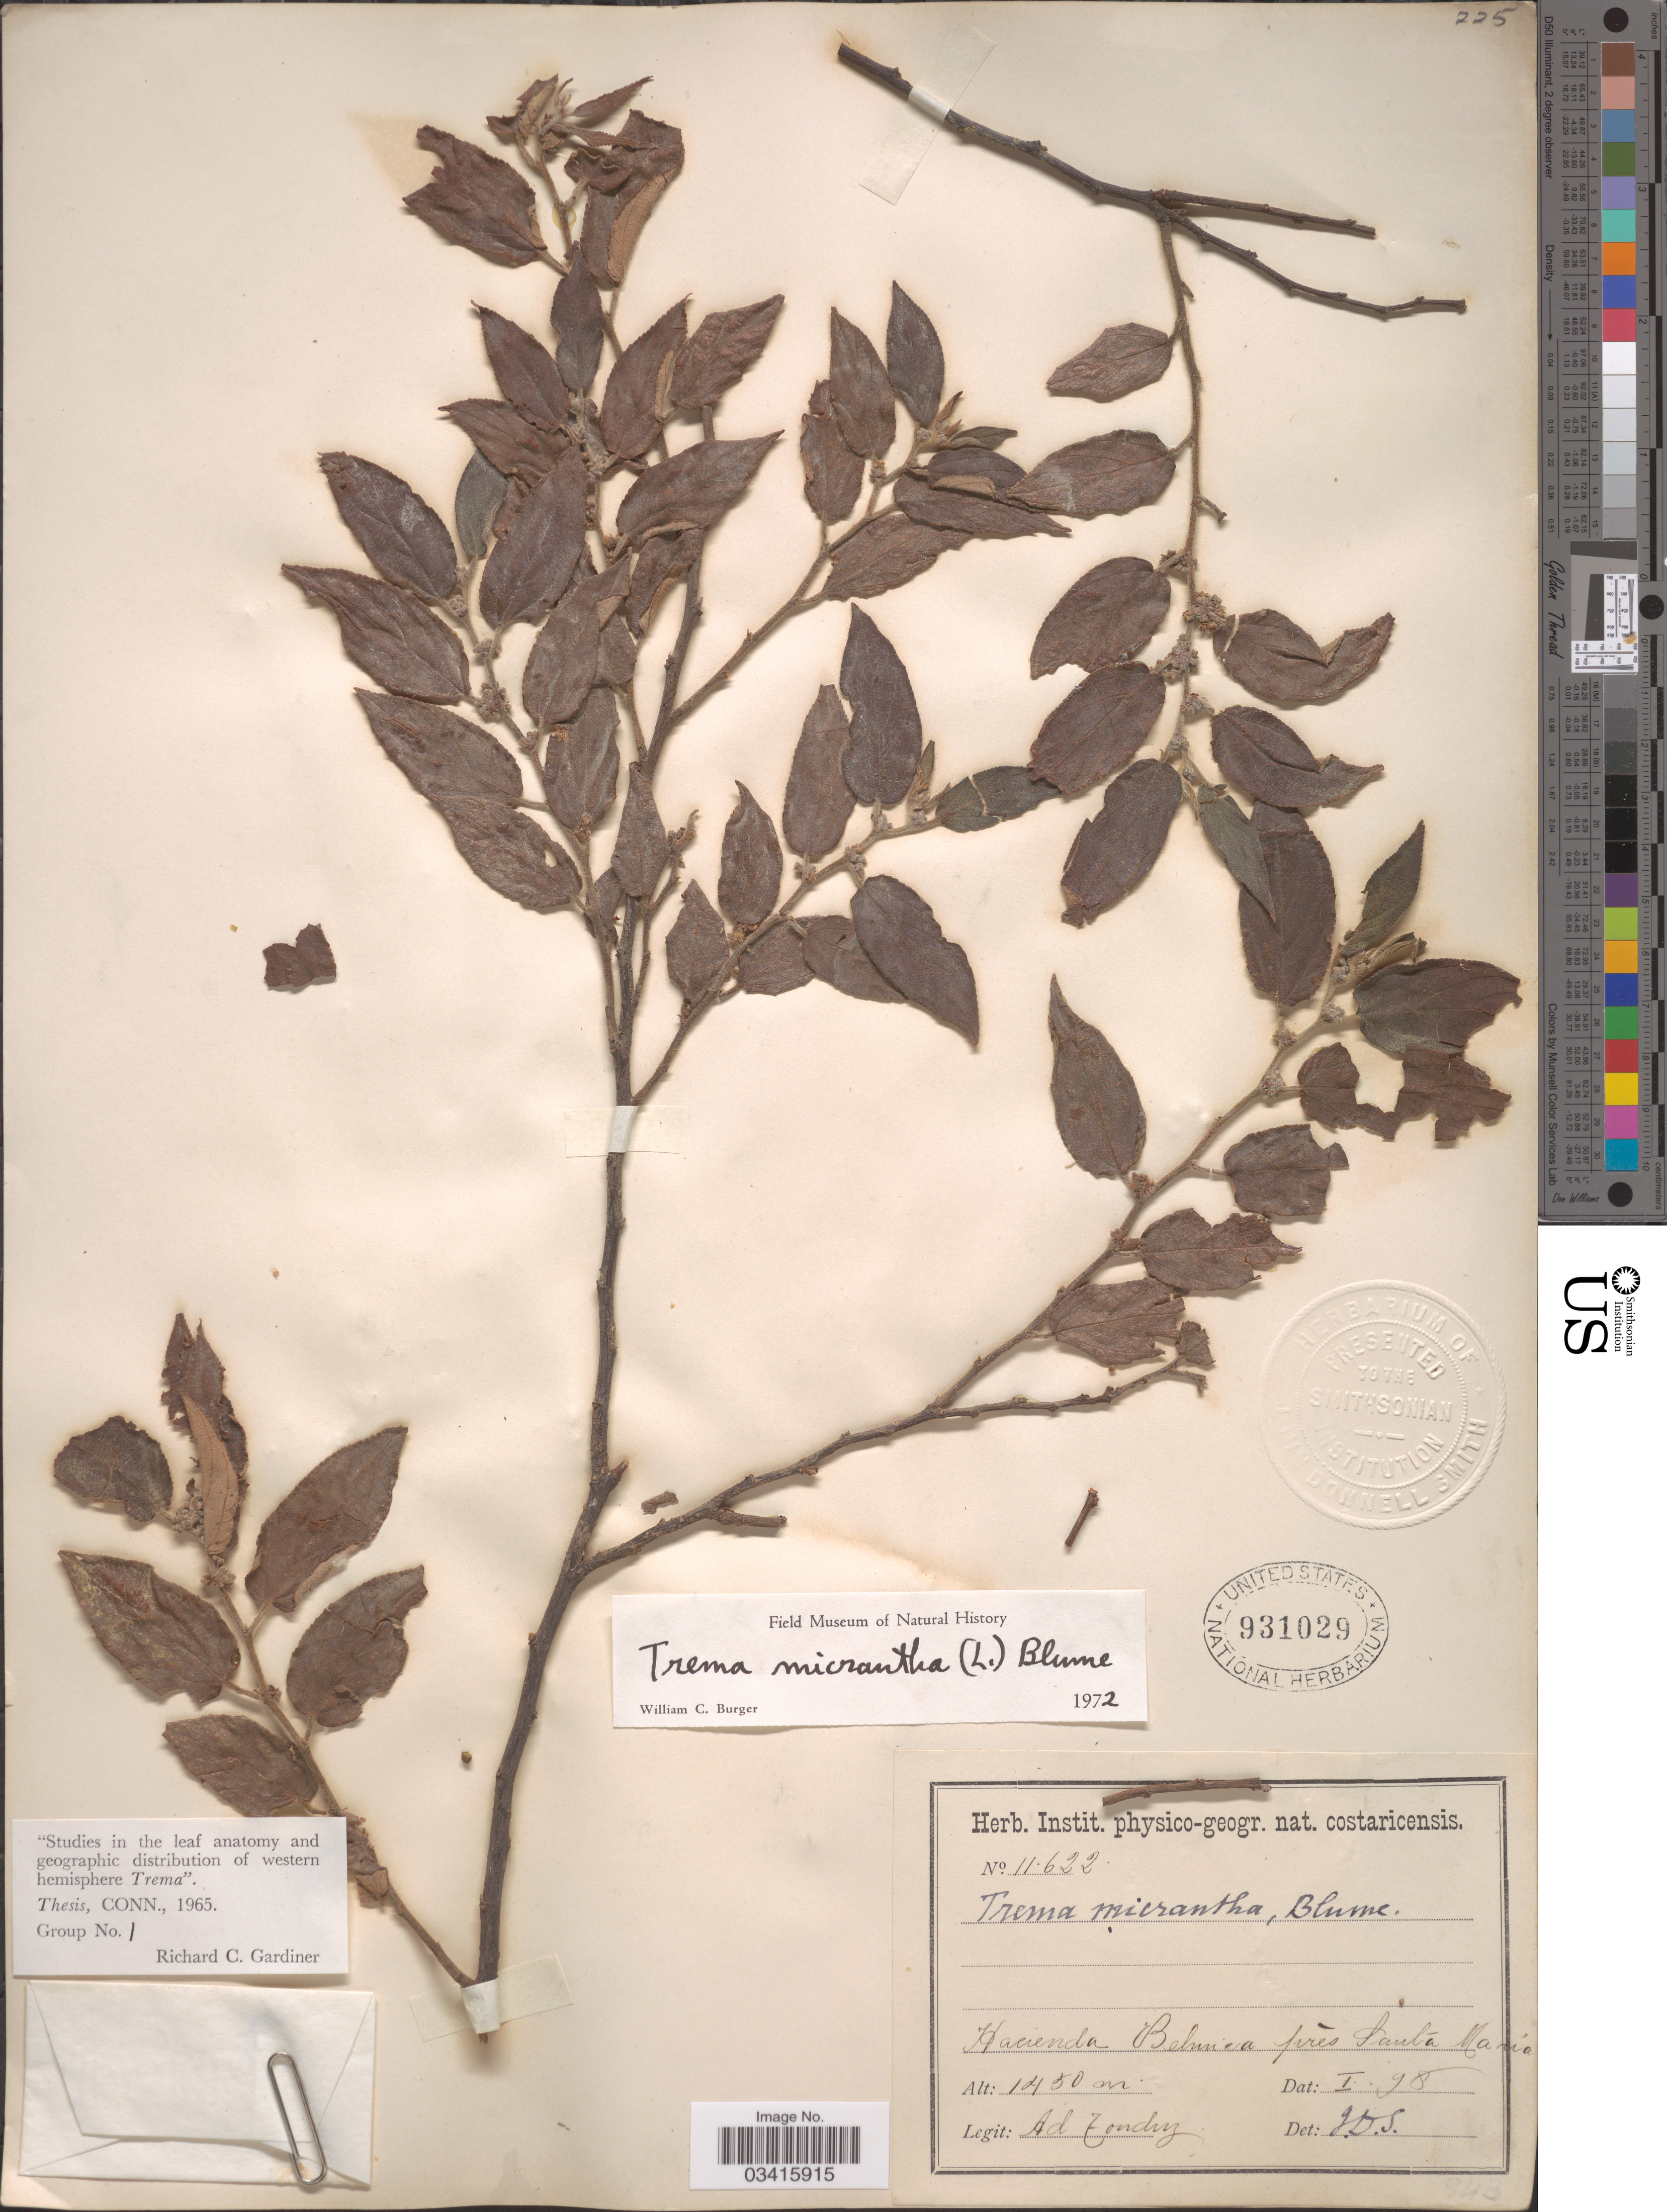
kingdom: Plantae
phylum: Tracheophyta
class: Magnoliopsida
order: Rosales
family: Cannabaceae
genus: Trema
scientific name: Trema micranthum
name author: (L.) Blume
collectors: A. Tonduz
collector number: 11622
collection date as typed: Transcribed d/m/y: /1/98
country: Costa Rica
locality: Hacienda Belmira prés Santa Maria.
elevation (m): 1450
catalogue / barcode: US 931029